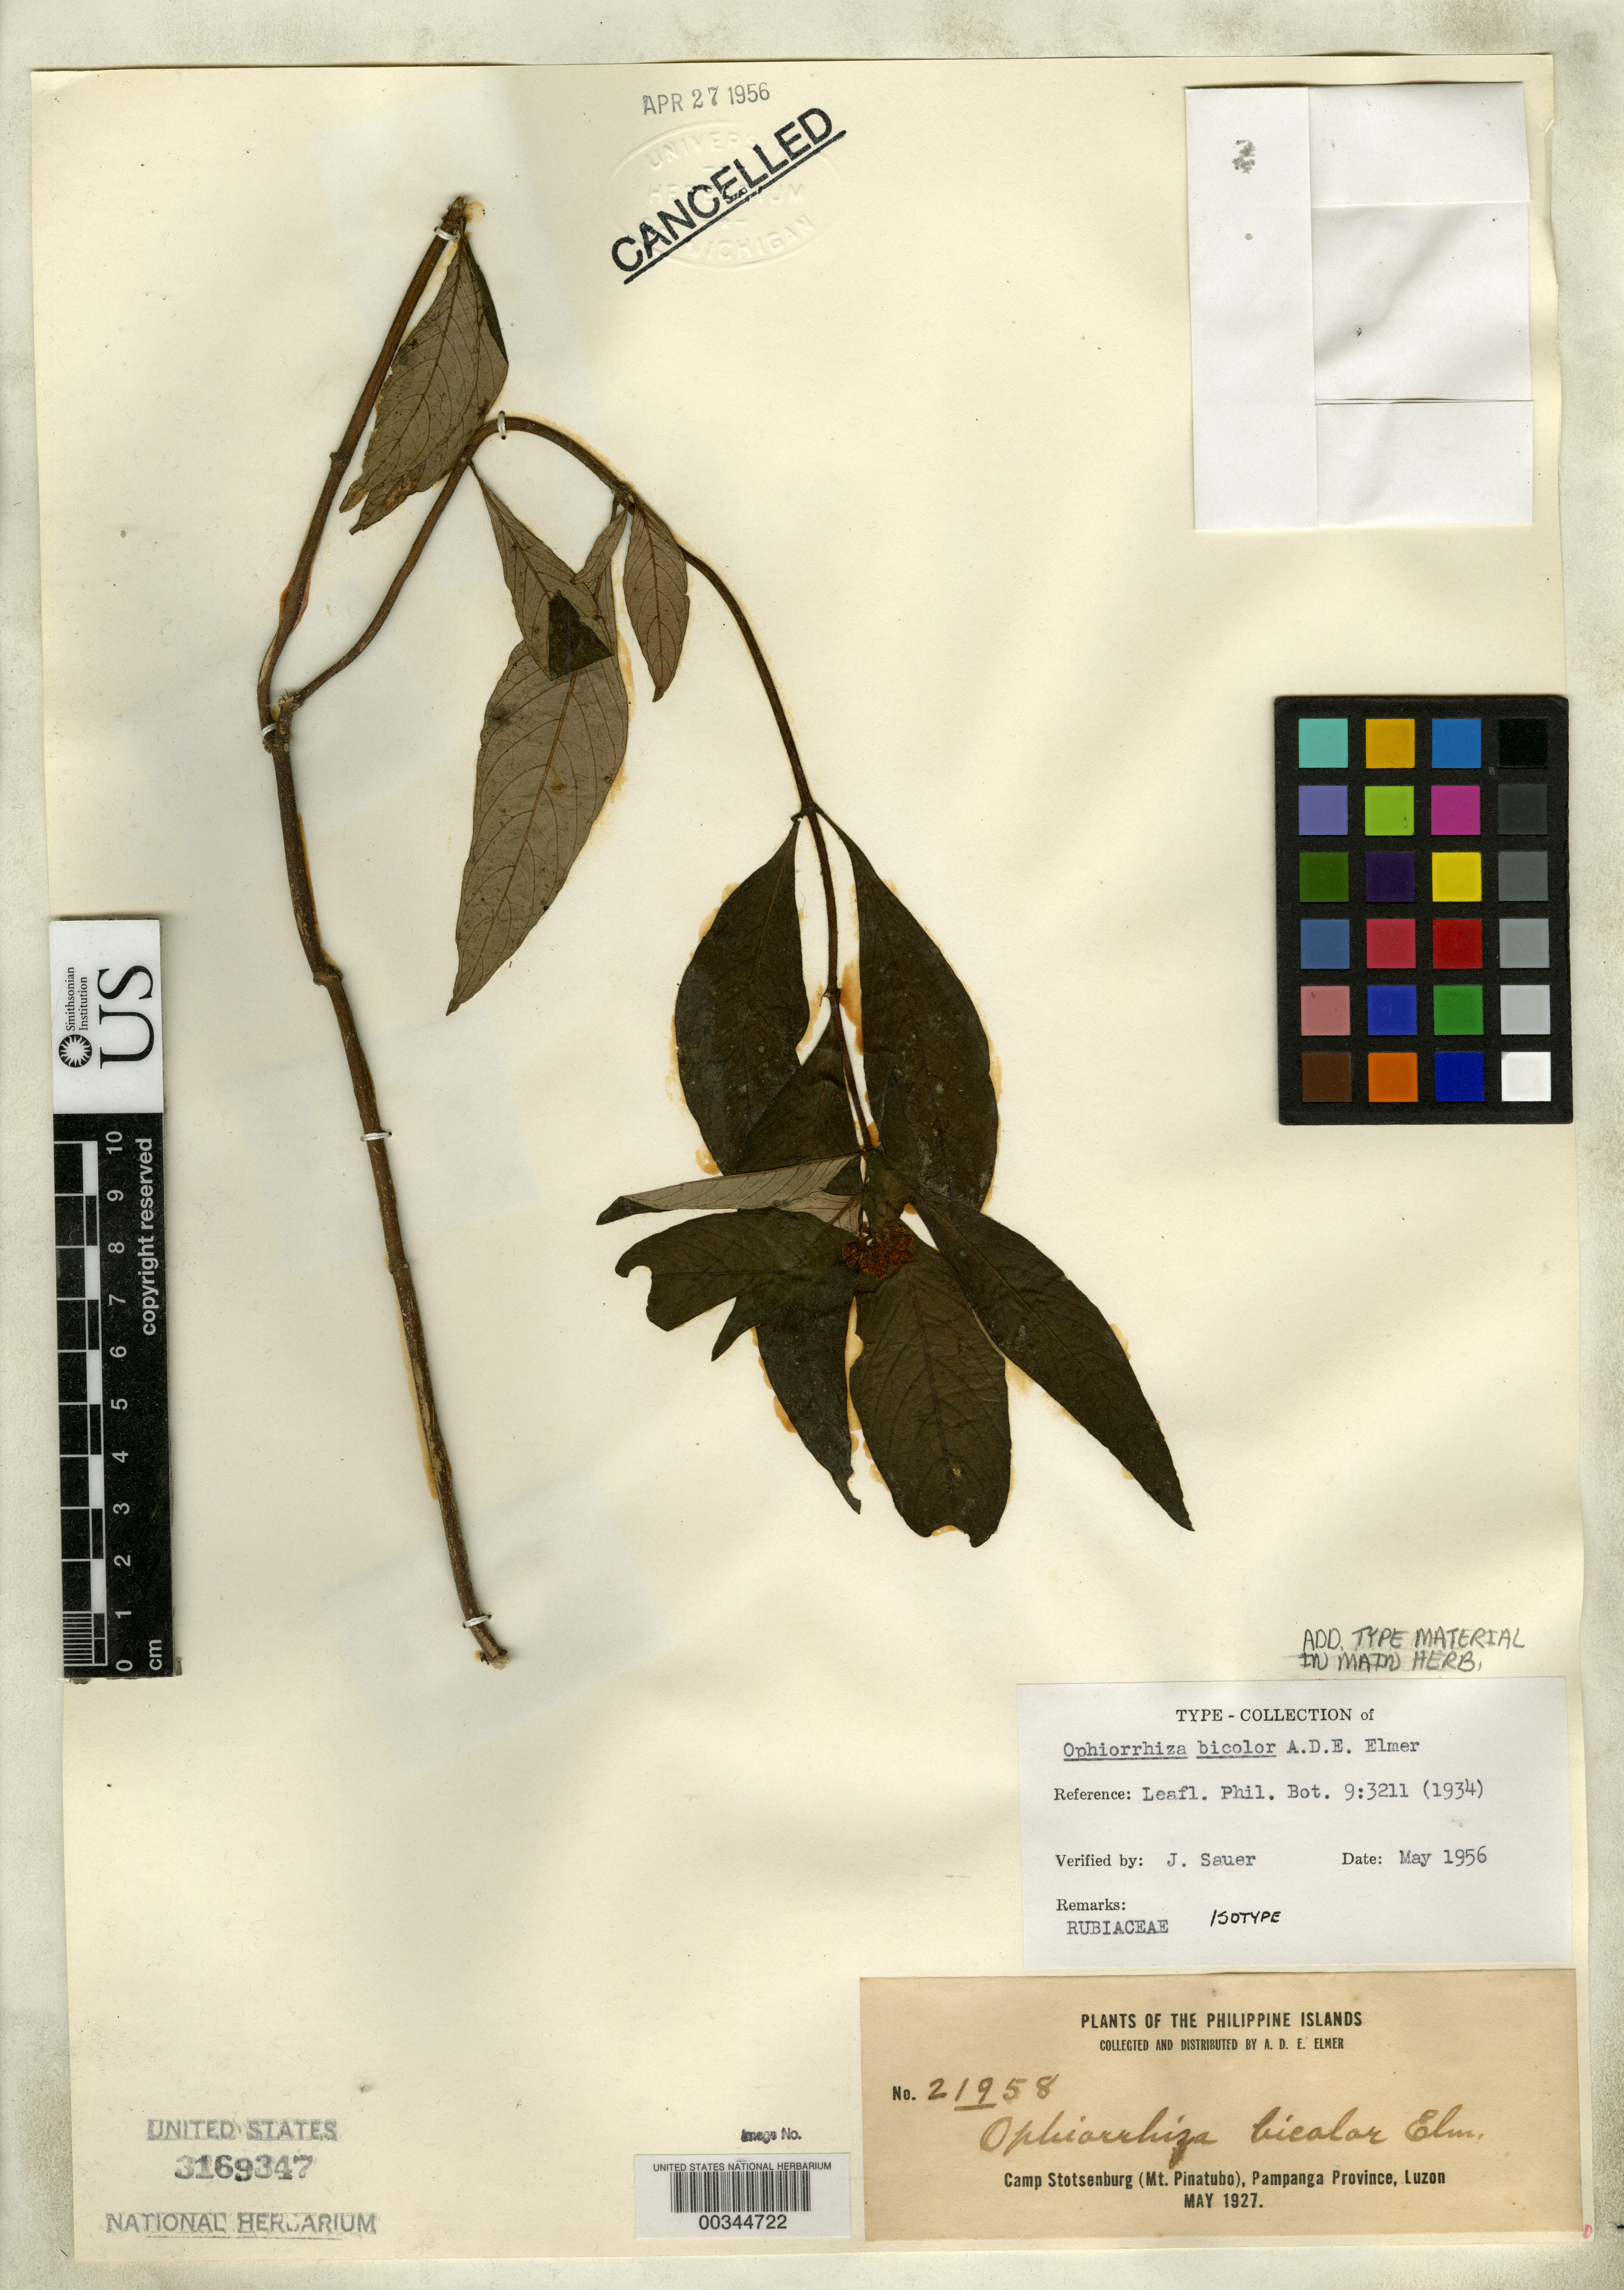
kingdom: Plantae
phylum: Tracheophyta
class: Magnoliopsida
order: Gentianales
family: Rubiaceae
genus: Ophiorrhiza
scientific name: Ophiorrhiza bicolor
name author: Elmer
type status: Isotype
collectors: A. D. E. Elmer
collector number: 21958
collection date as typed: May 1927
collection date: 1927-05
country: Philippines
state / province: Central Luzon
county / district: Pampanga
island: Luzon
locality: Camp Stotsenburg, Mt. Pinatubo.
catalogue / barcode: US 3169347